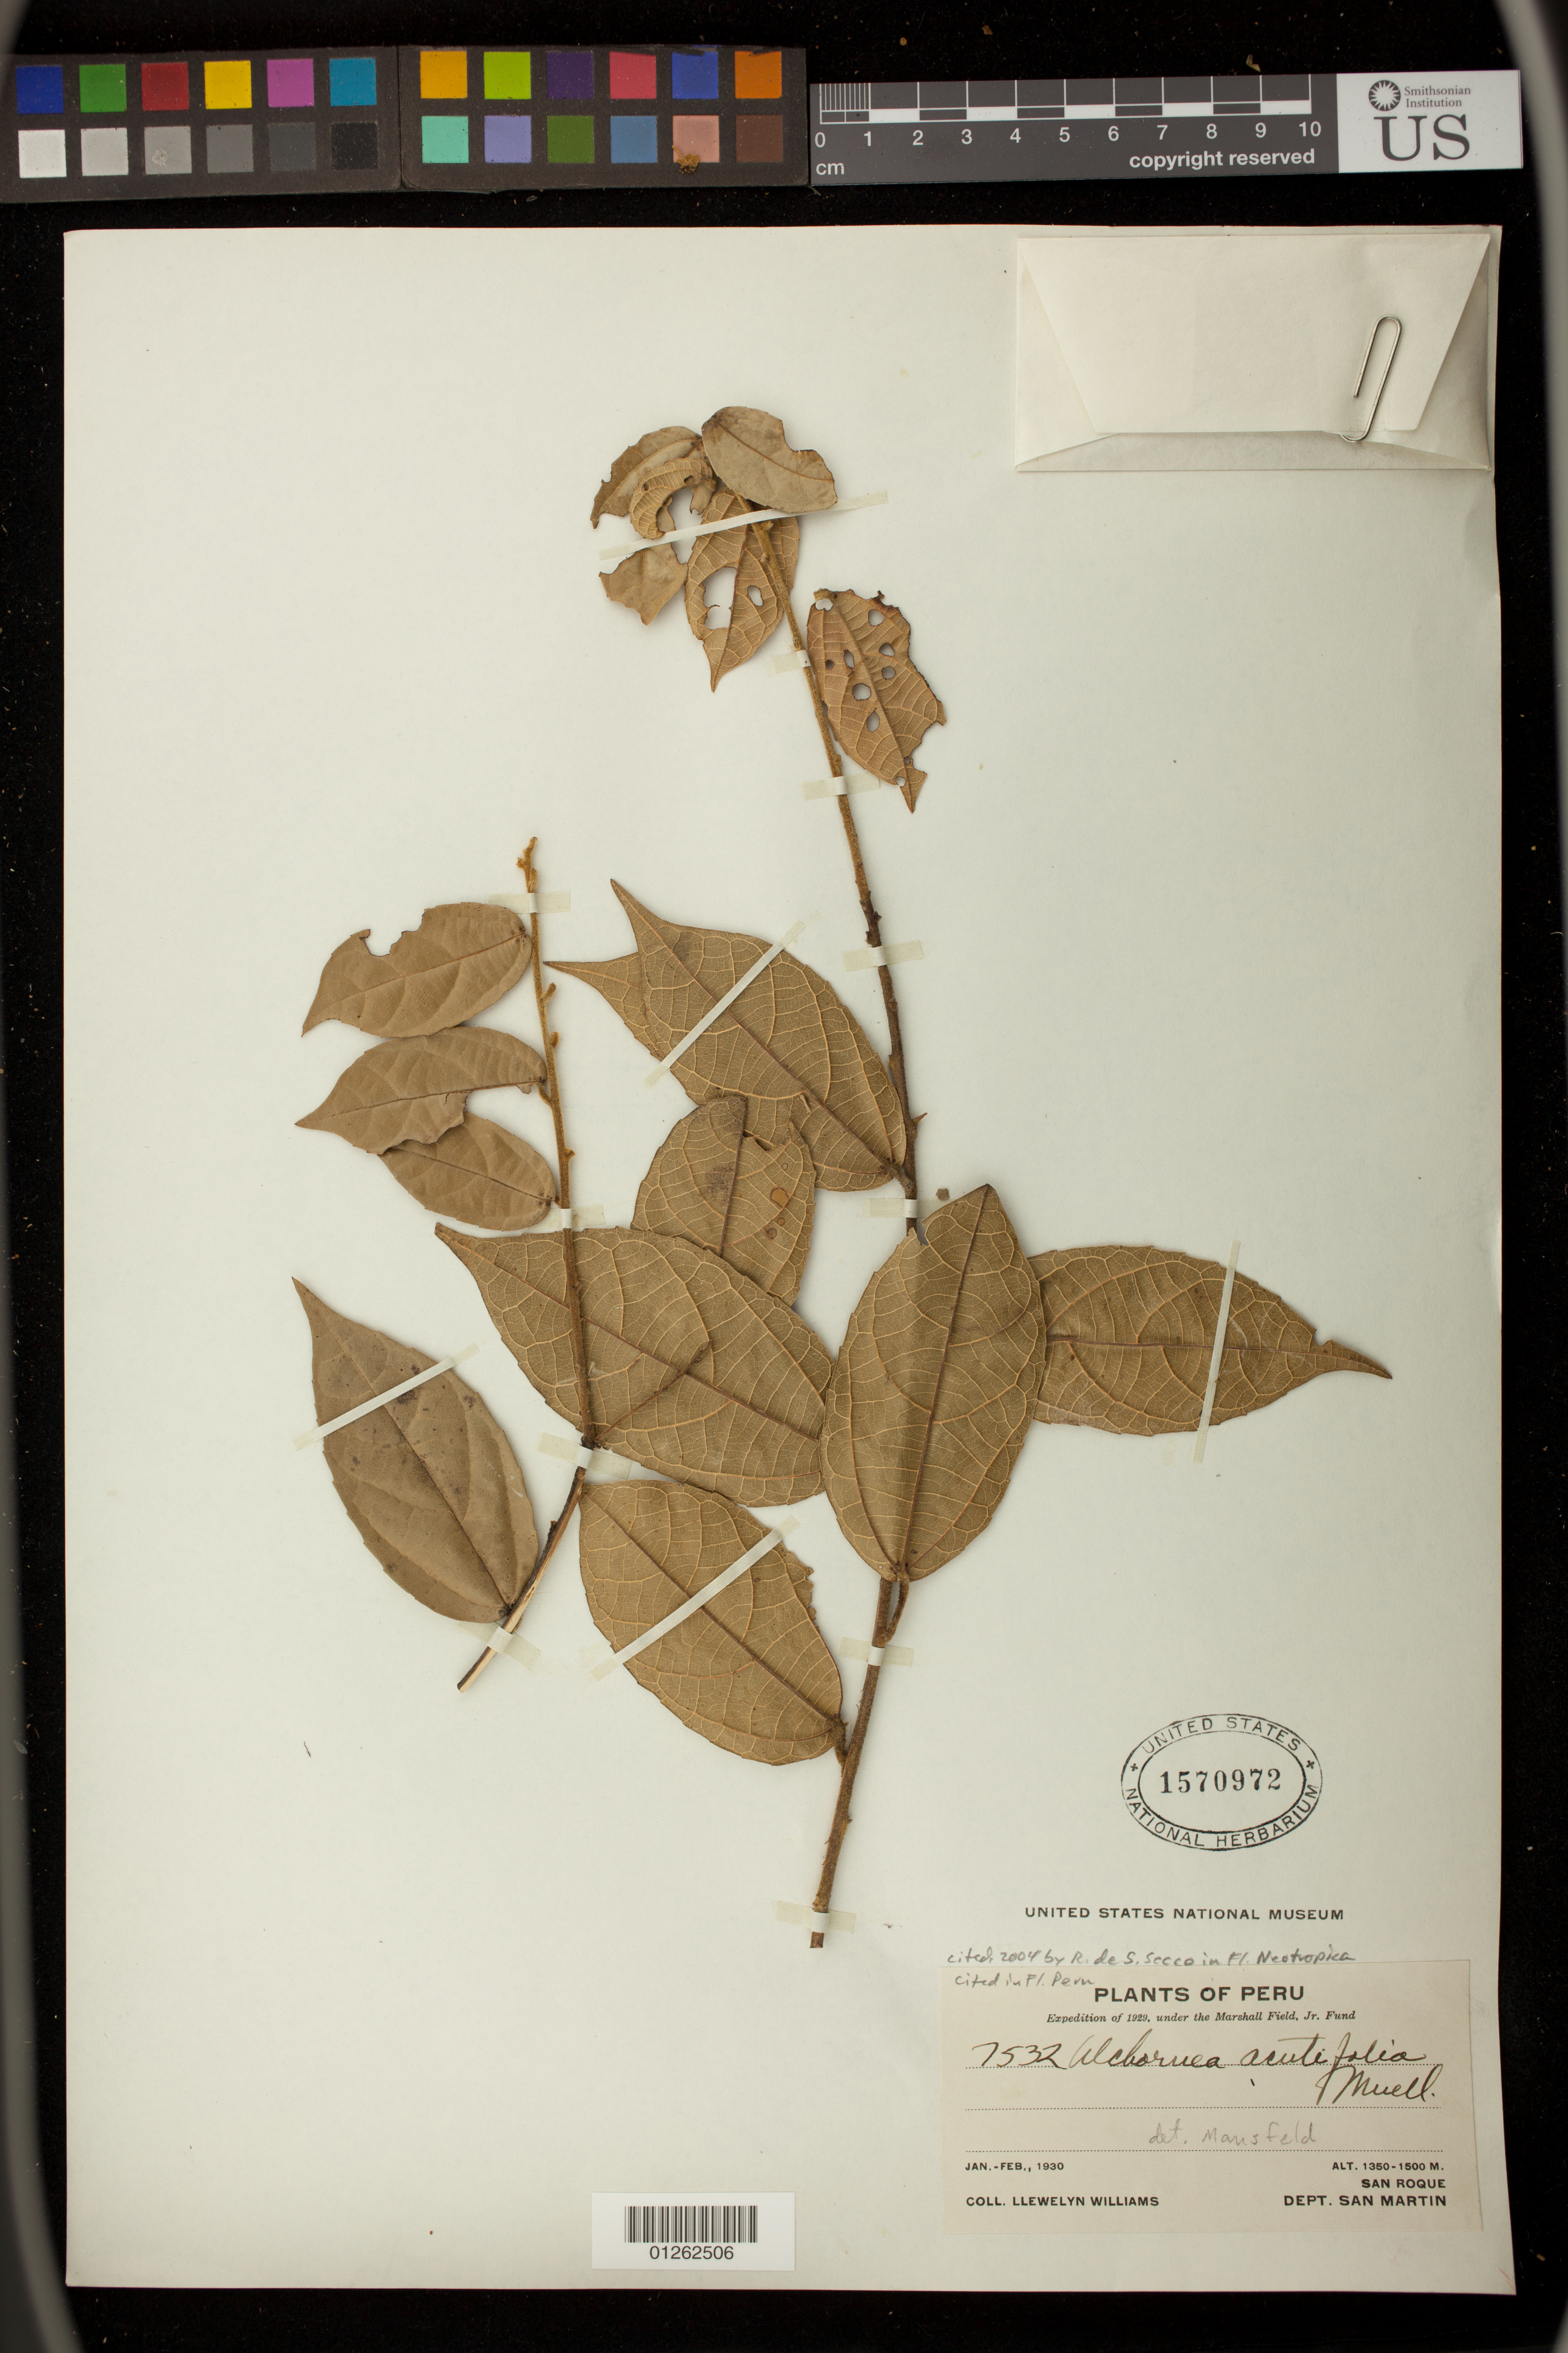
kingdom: Plantae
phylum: Tracheophyta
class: Magnoliopsida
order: Malpighiales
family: Euphorbiaceae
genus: Alchornea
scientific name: Alchornea acutifolia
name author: Müll. Arg.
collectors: Ll. Williams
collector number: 7532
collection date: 1930-01/1930-02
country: Peru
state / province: San Martín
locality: San Roque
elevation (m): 1350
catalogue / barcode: US 1570972